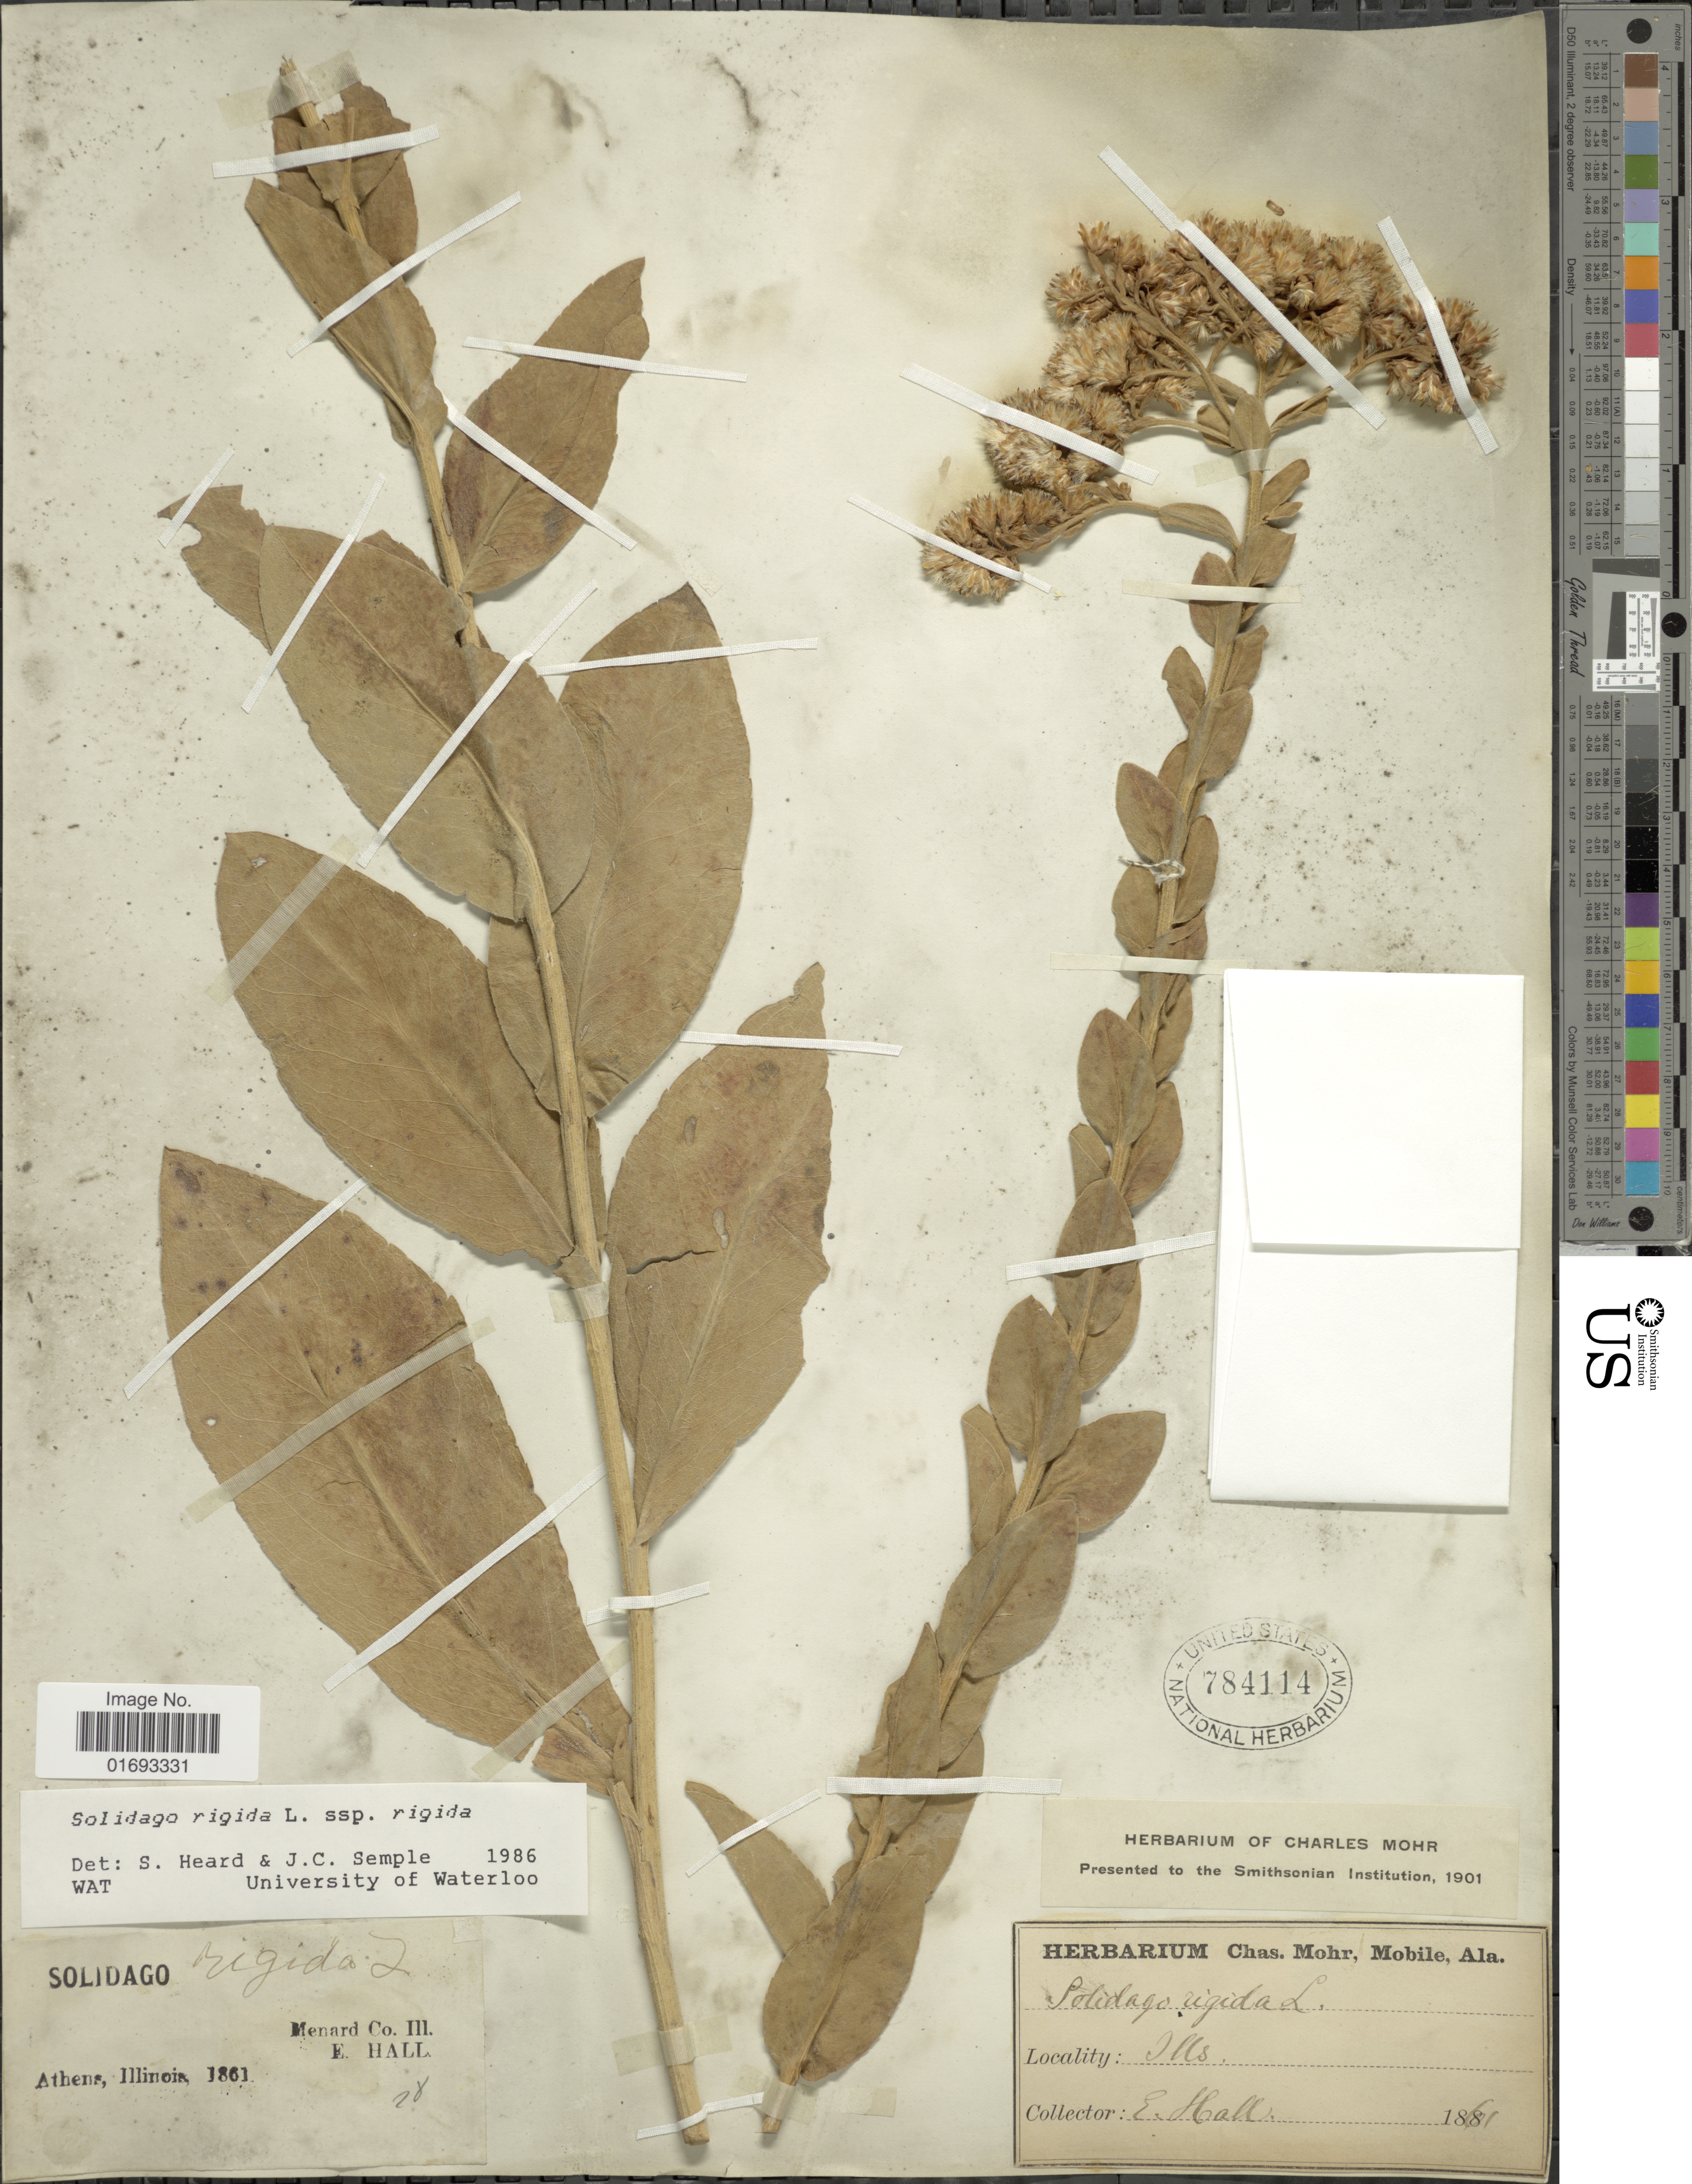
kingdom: Plantae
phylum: Tracheophyta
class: Magnoliopsida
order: Asterales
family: Asteraceae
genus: Oligoneuron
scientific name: Oligoneuron rigidum var. rigidum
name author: (L.) Small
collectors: E. Hall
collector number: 28?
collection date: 1861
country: United States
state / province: Illinois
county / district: Menard County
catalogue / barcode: US 784114